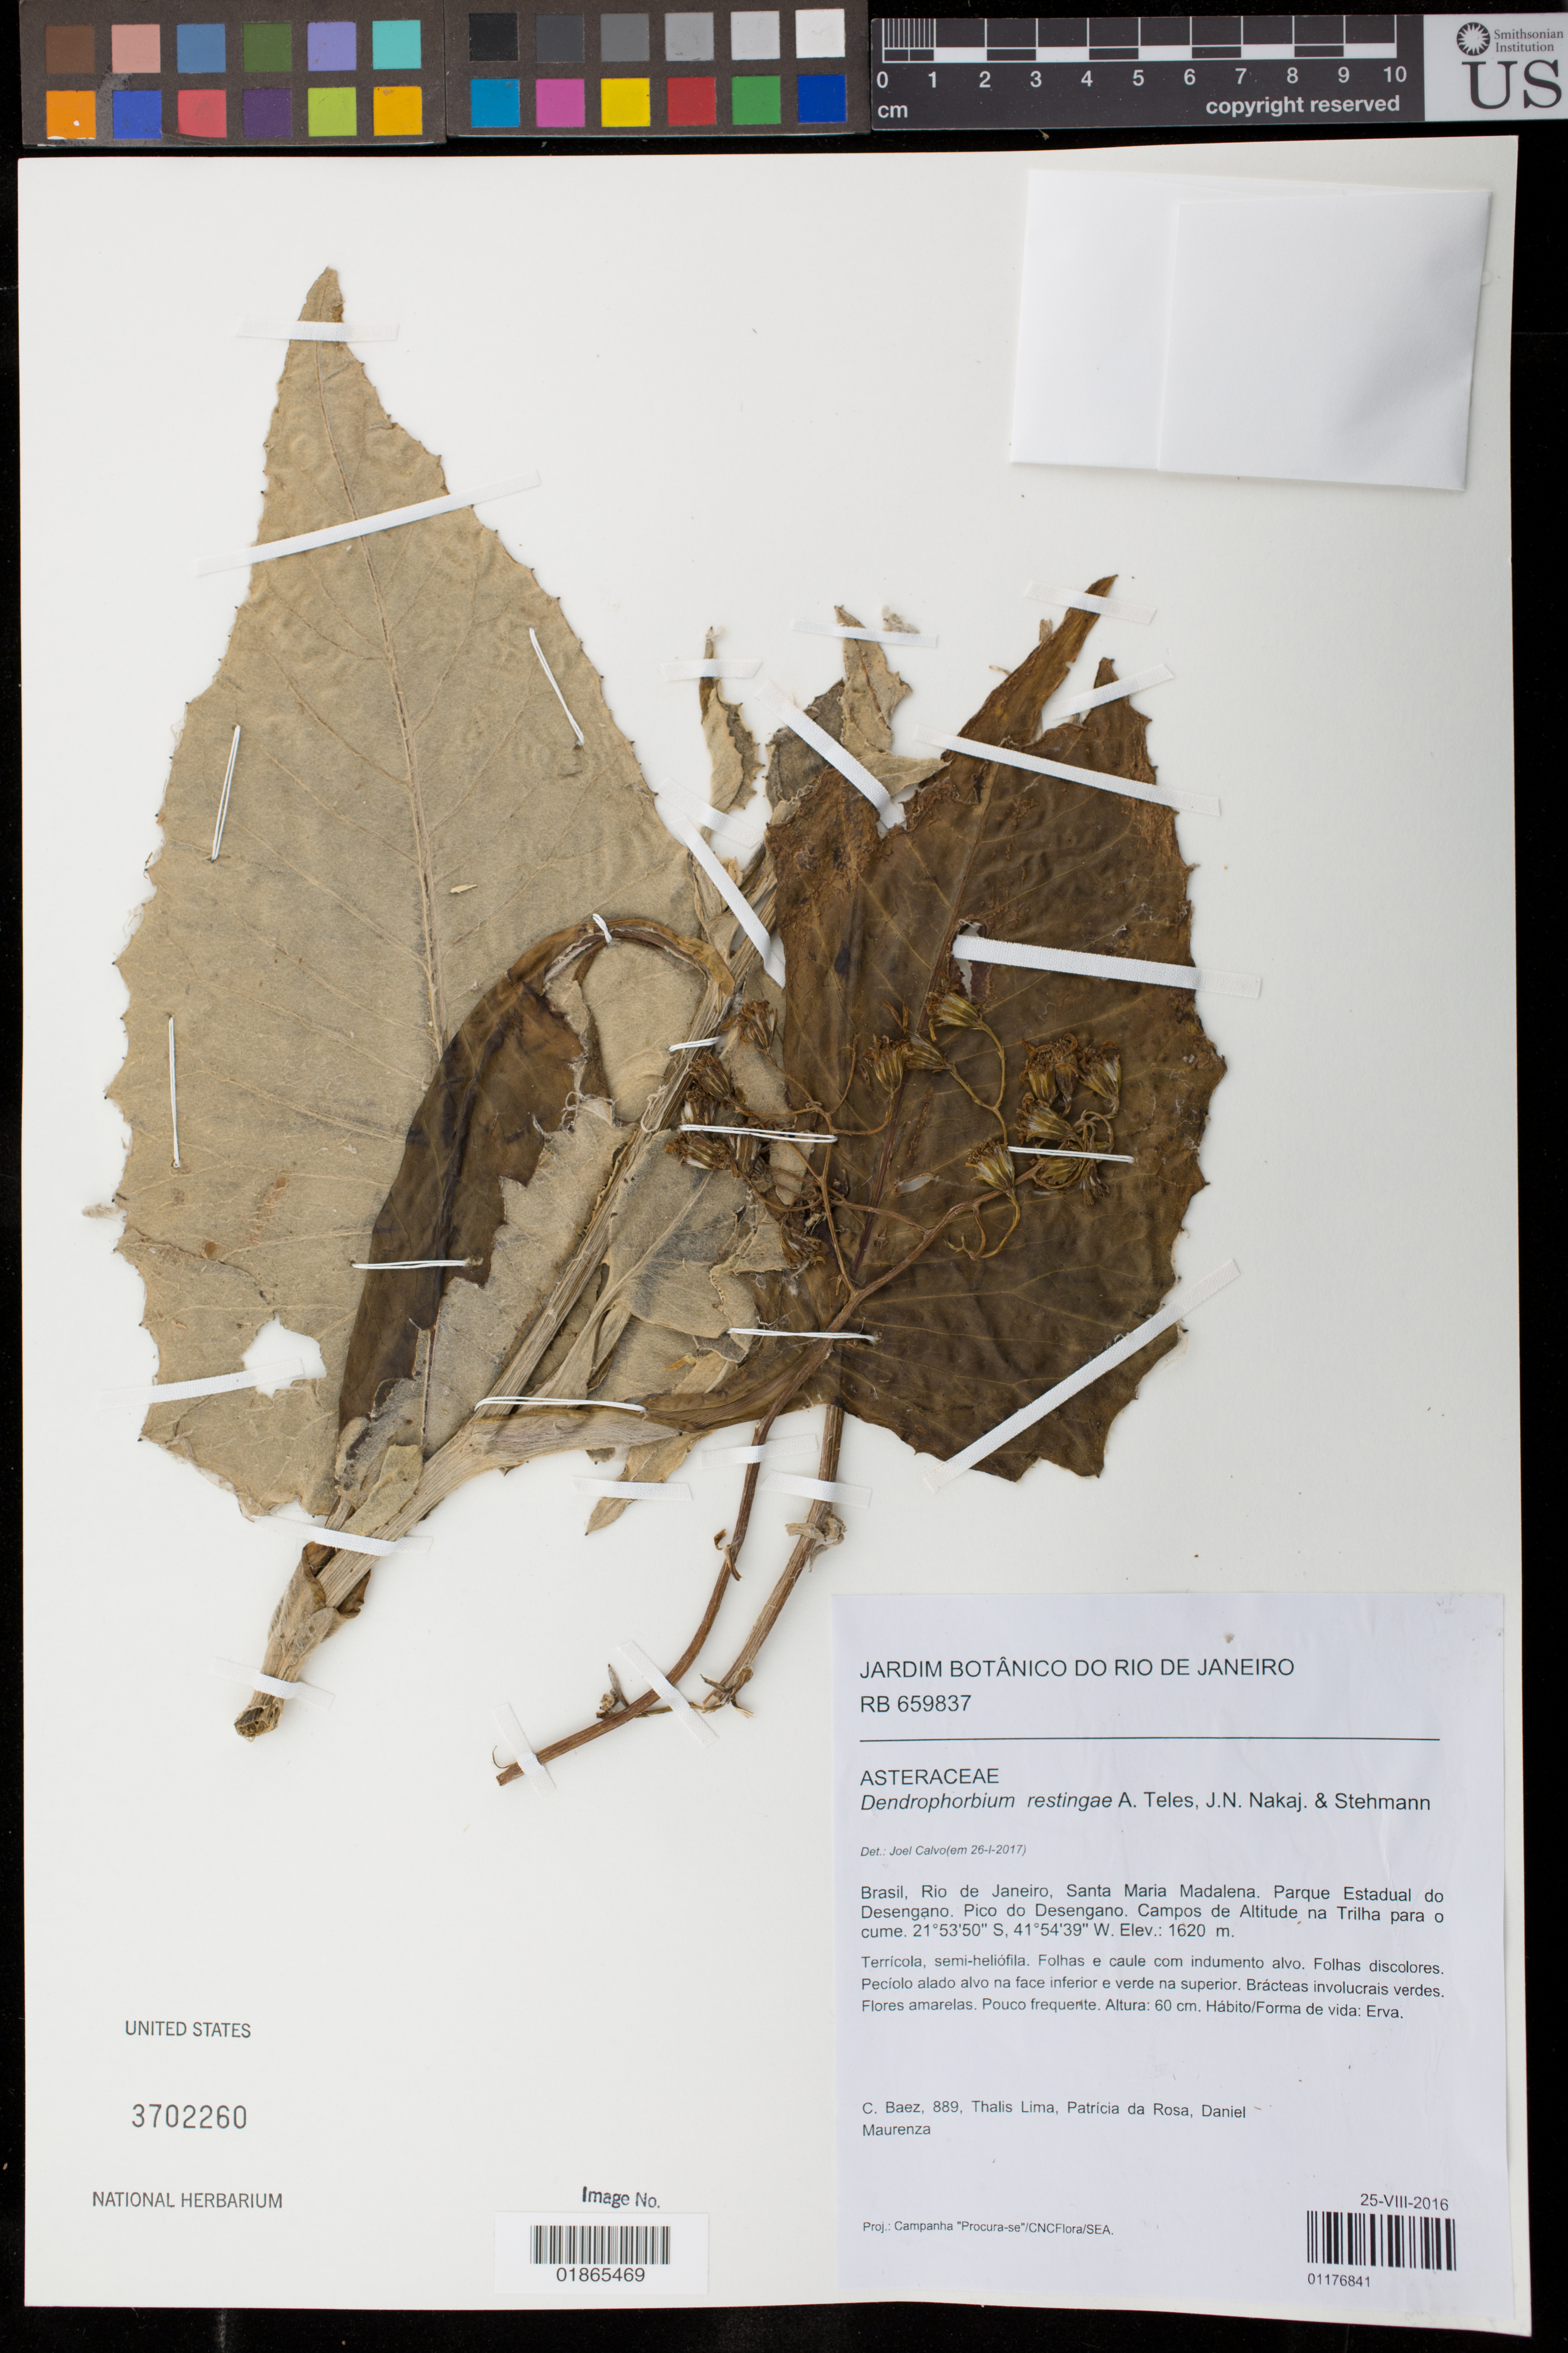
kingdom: Plantae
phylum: Tracheophyta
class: Magnoliopsida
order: Asterales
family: Asteraceae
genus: Dendrophorbium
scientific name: Dendrophorbium restingae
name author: A.M. Teles et al.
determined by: Calvo, Joel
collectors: C. Baez, T. Lima, P. Rosa & D. Maurenza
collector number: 889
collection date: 2016-08-25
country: Brazil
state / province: Rio de Janeiro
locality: Santa Maria Madalena. Parque Estadual do Desengano. Pico do Desengano.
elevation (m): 1620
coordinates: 21 53 50 S, 41 54 39 W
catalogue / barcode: US 3702260